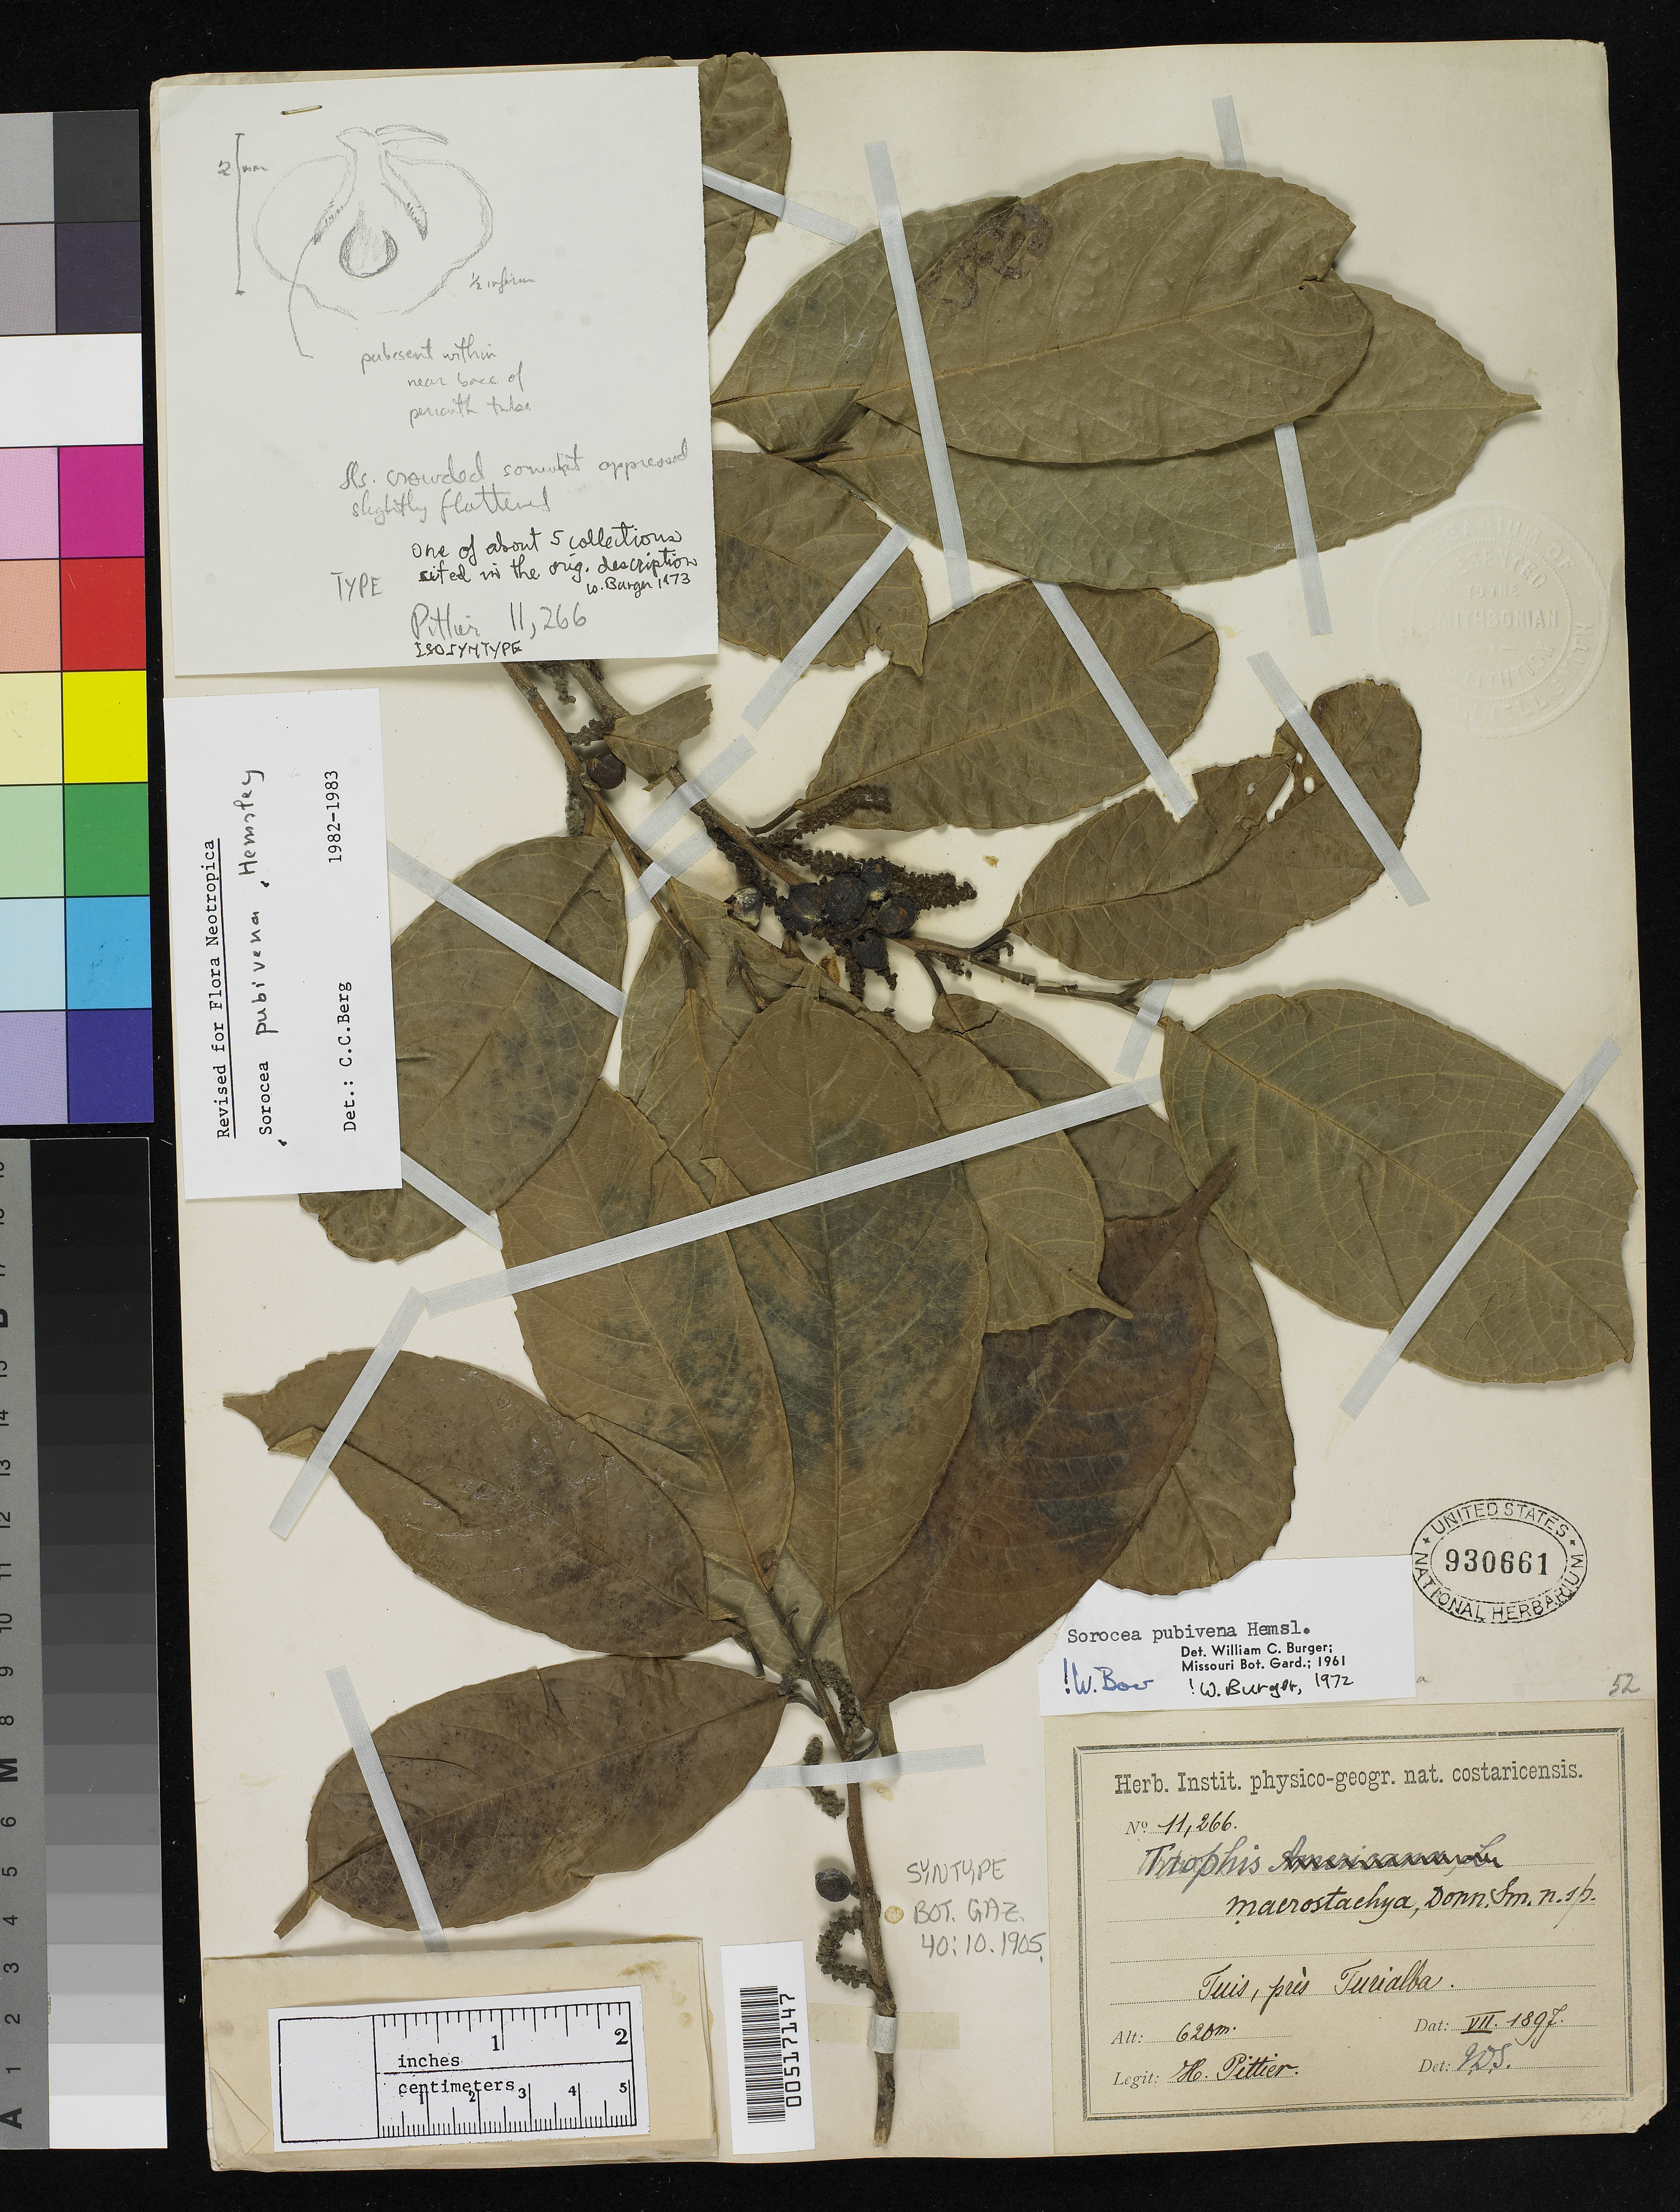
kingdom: Plantae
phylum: Tracheophyta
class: Magnoliopsida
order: Rosales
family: Moraceae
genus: Trophis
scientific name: Trophis macrostachya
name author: Donn. Sm.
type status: Syntype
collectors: H. F. Pittier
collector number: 11266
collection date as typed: Jul 1897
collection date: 1897-07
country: Costa Rica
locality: Tuis, pres Turrialba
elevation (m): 620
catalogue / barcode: US 930661